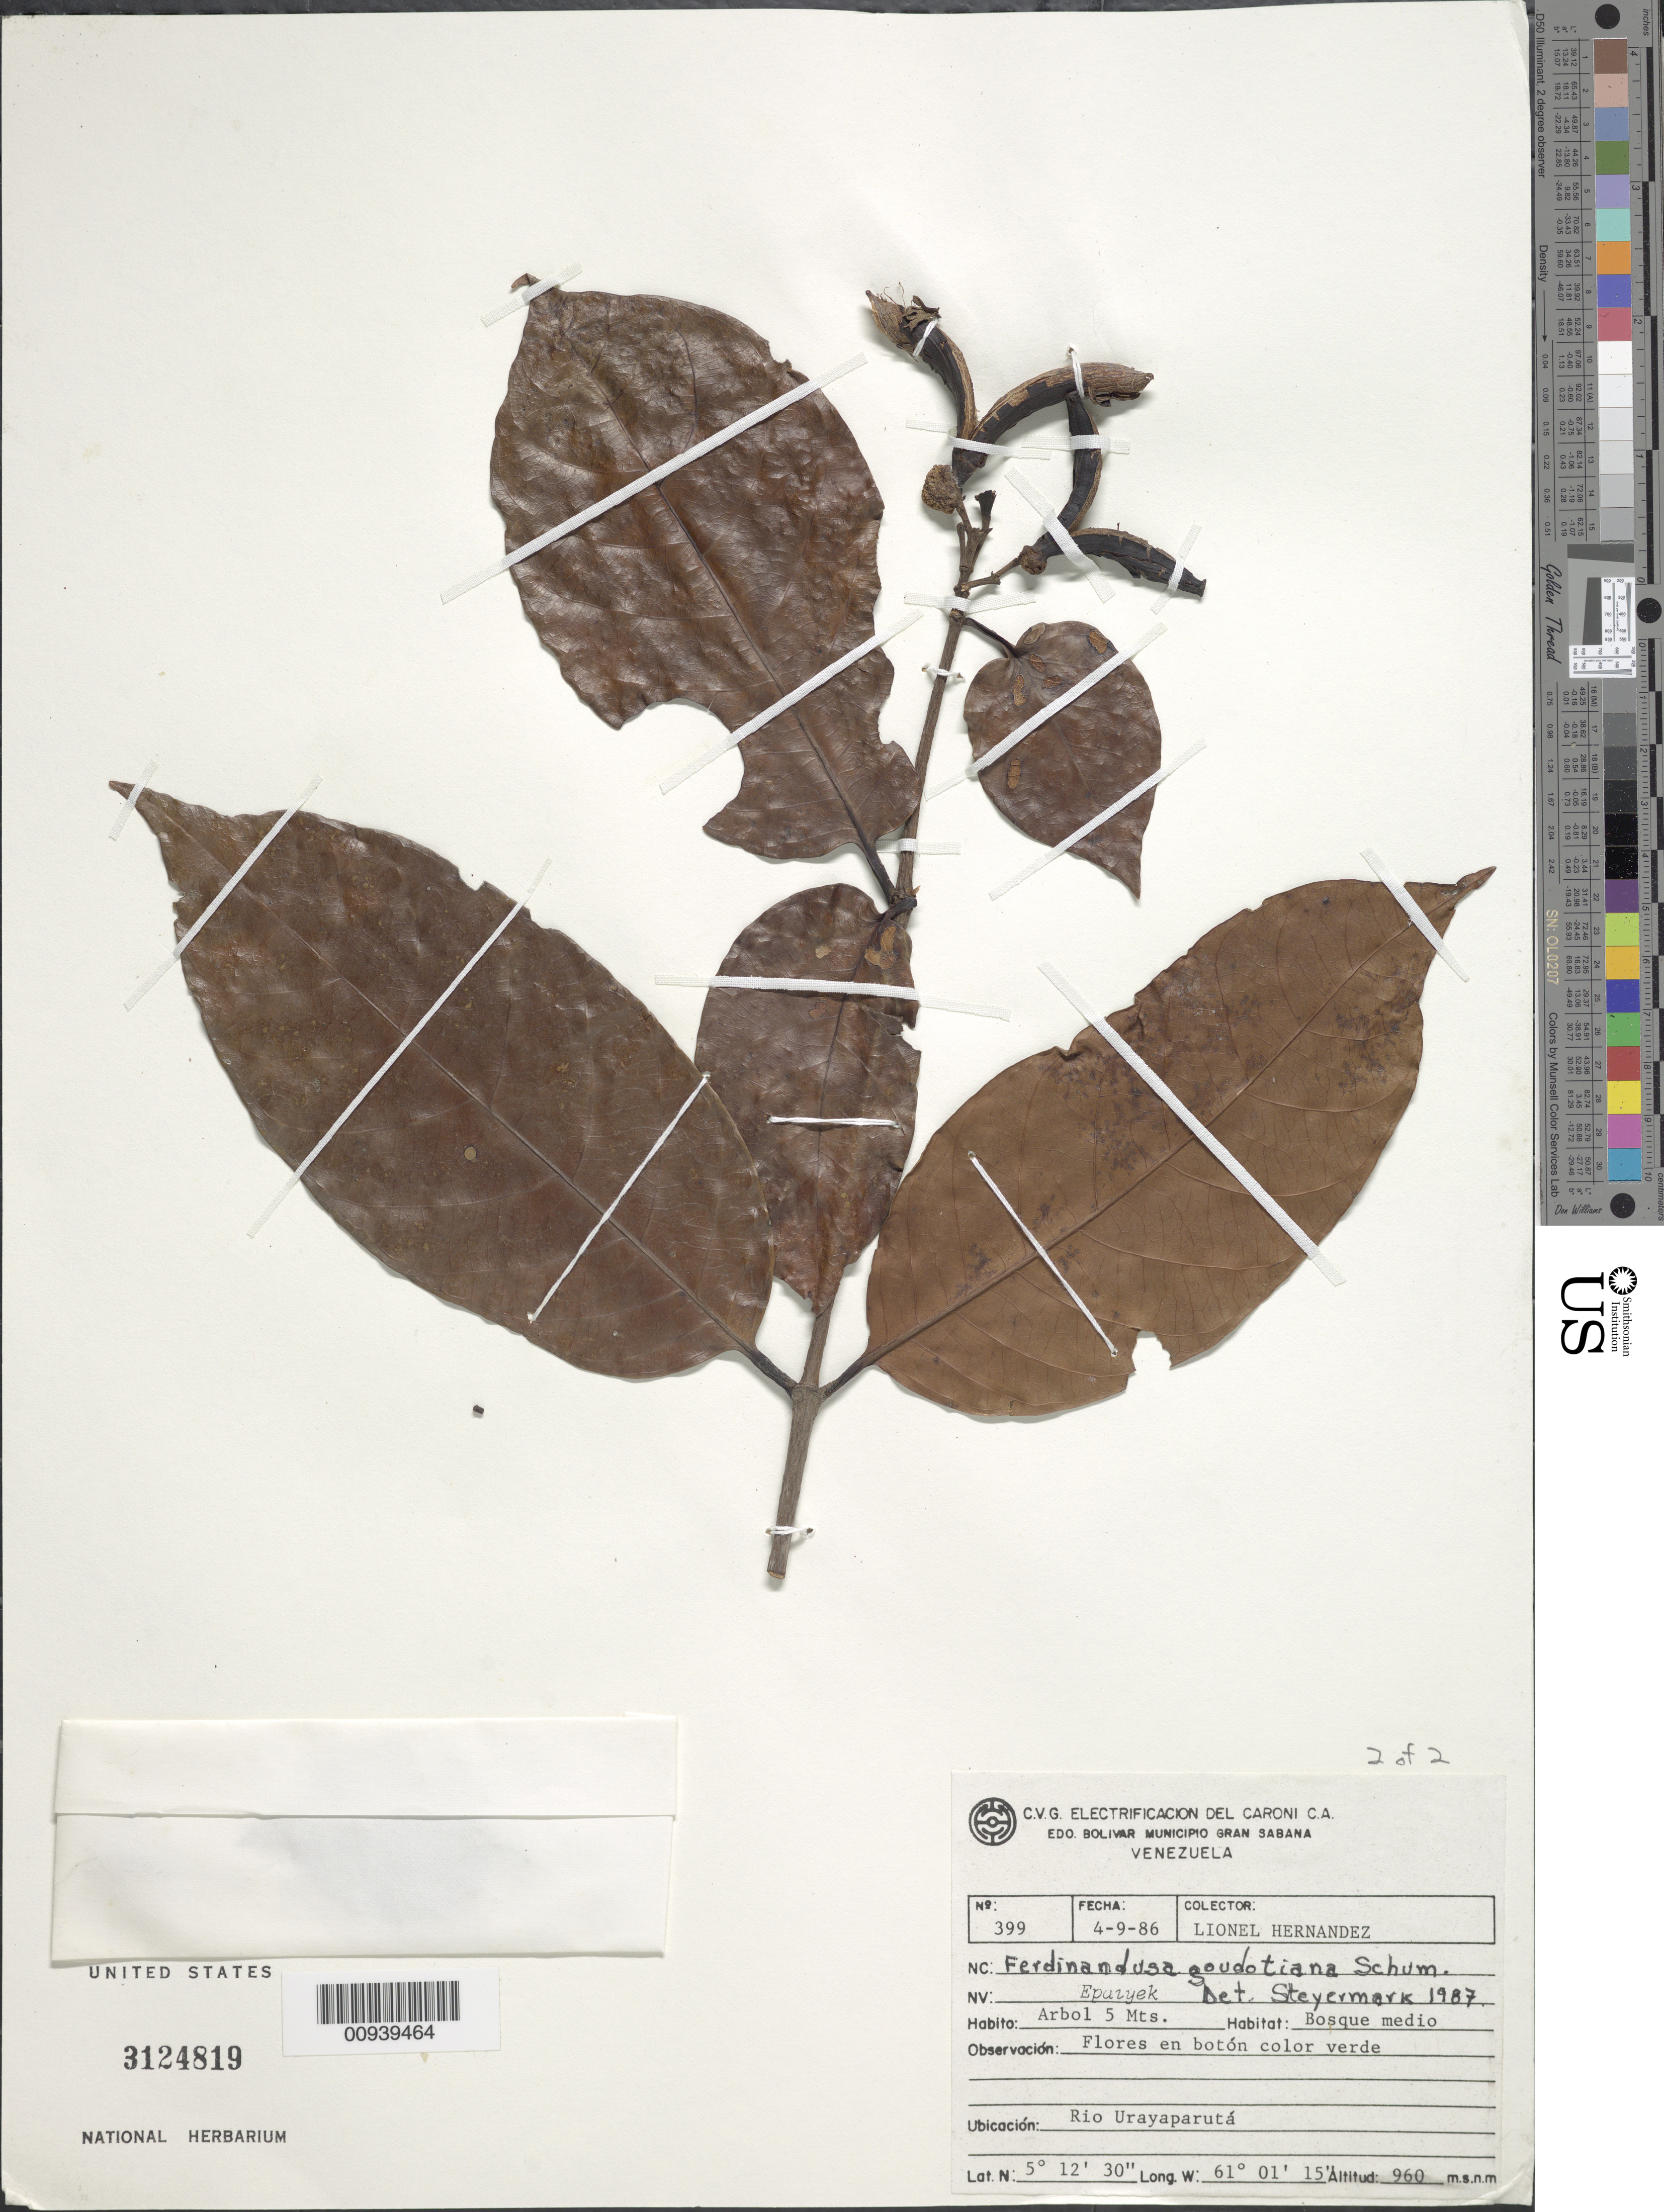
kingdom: Plantae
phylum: Tracheophyta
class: Magnoliopsida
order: Gentianales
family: Rubiaceae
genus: Ferdinandusa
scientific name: Ferdinandusa goudotiana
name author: K. Schum.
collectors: L. Hernández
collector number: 399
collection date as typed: Transcribed d/m/y: 4/9/86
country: Venezuela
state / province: Bolivar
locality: Municipio Gran Sabana, Rio Urayaparuta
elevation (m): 960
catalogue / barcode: US 3124819